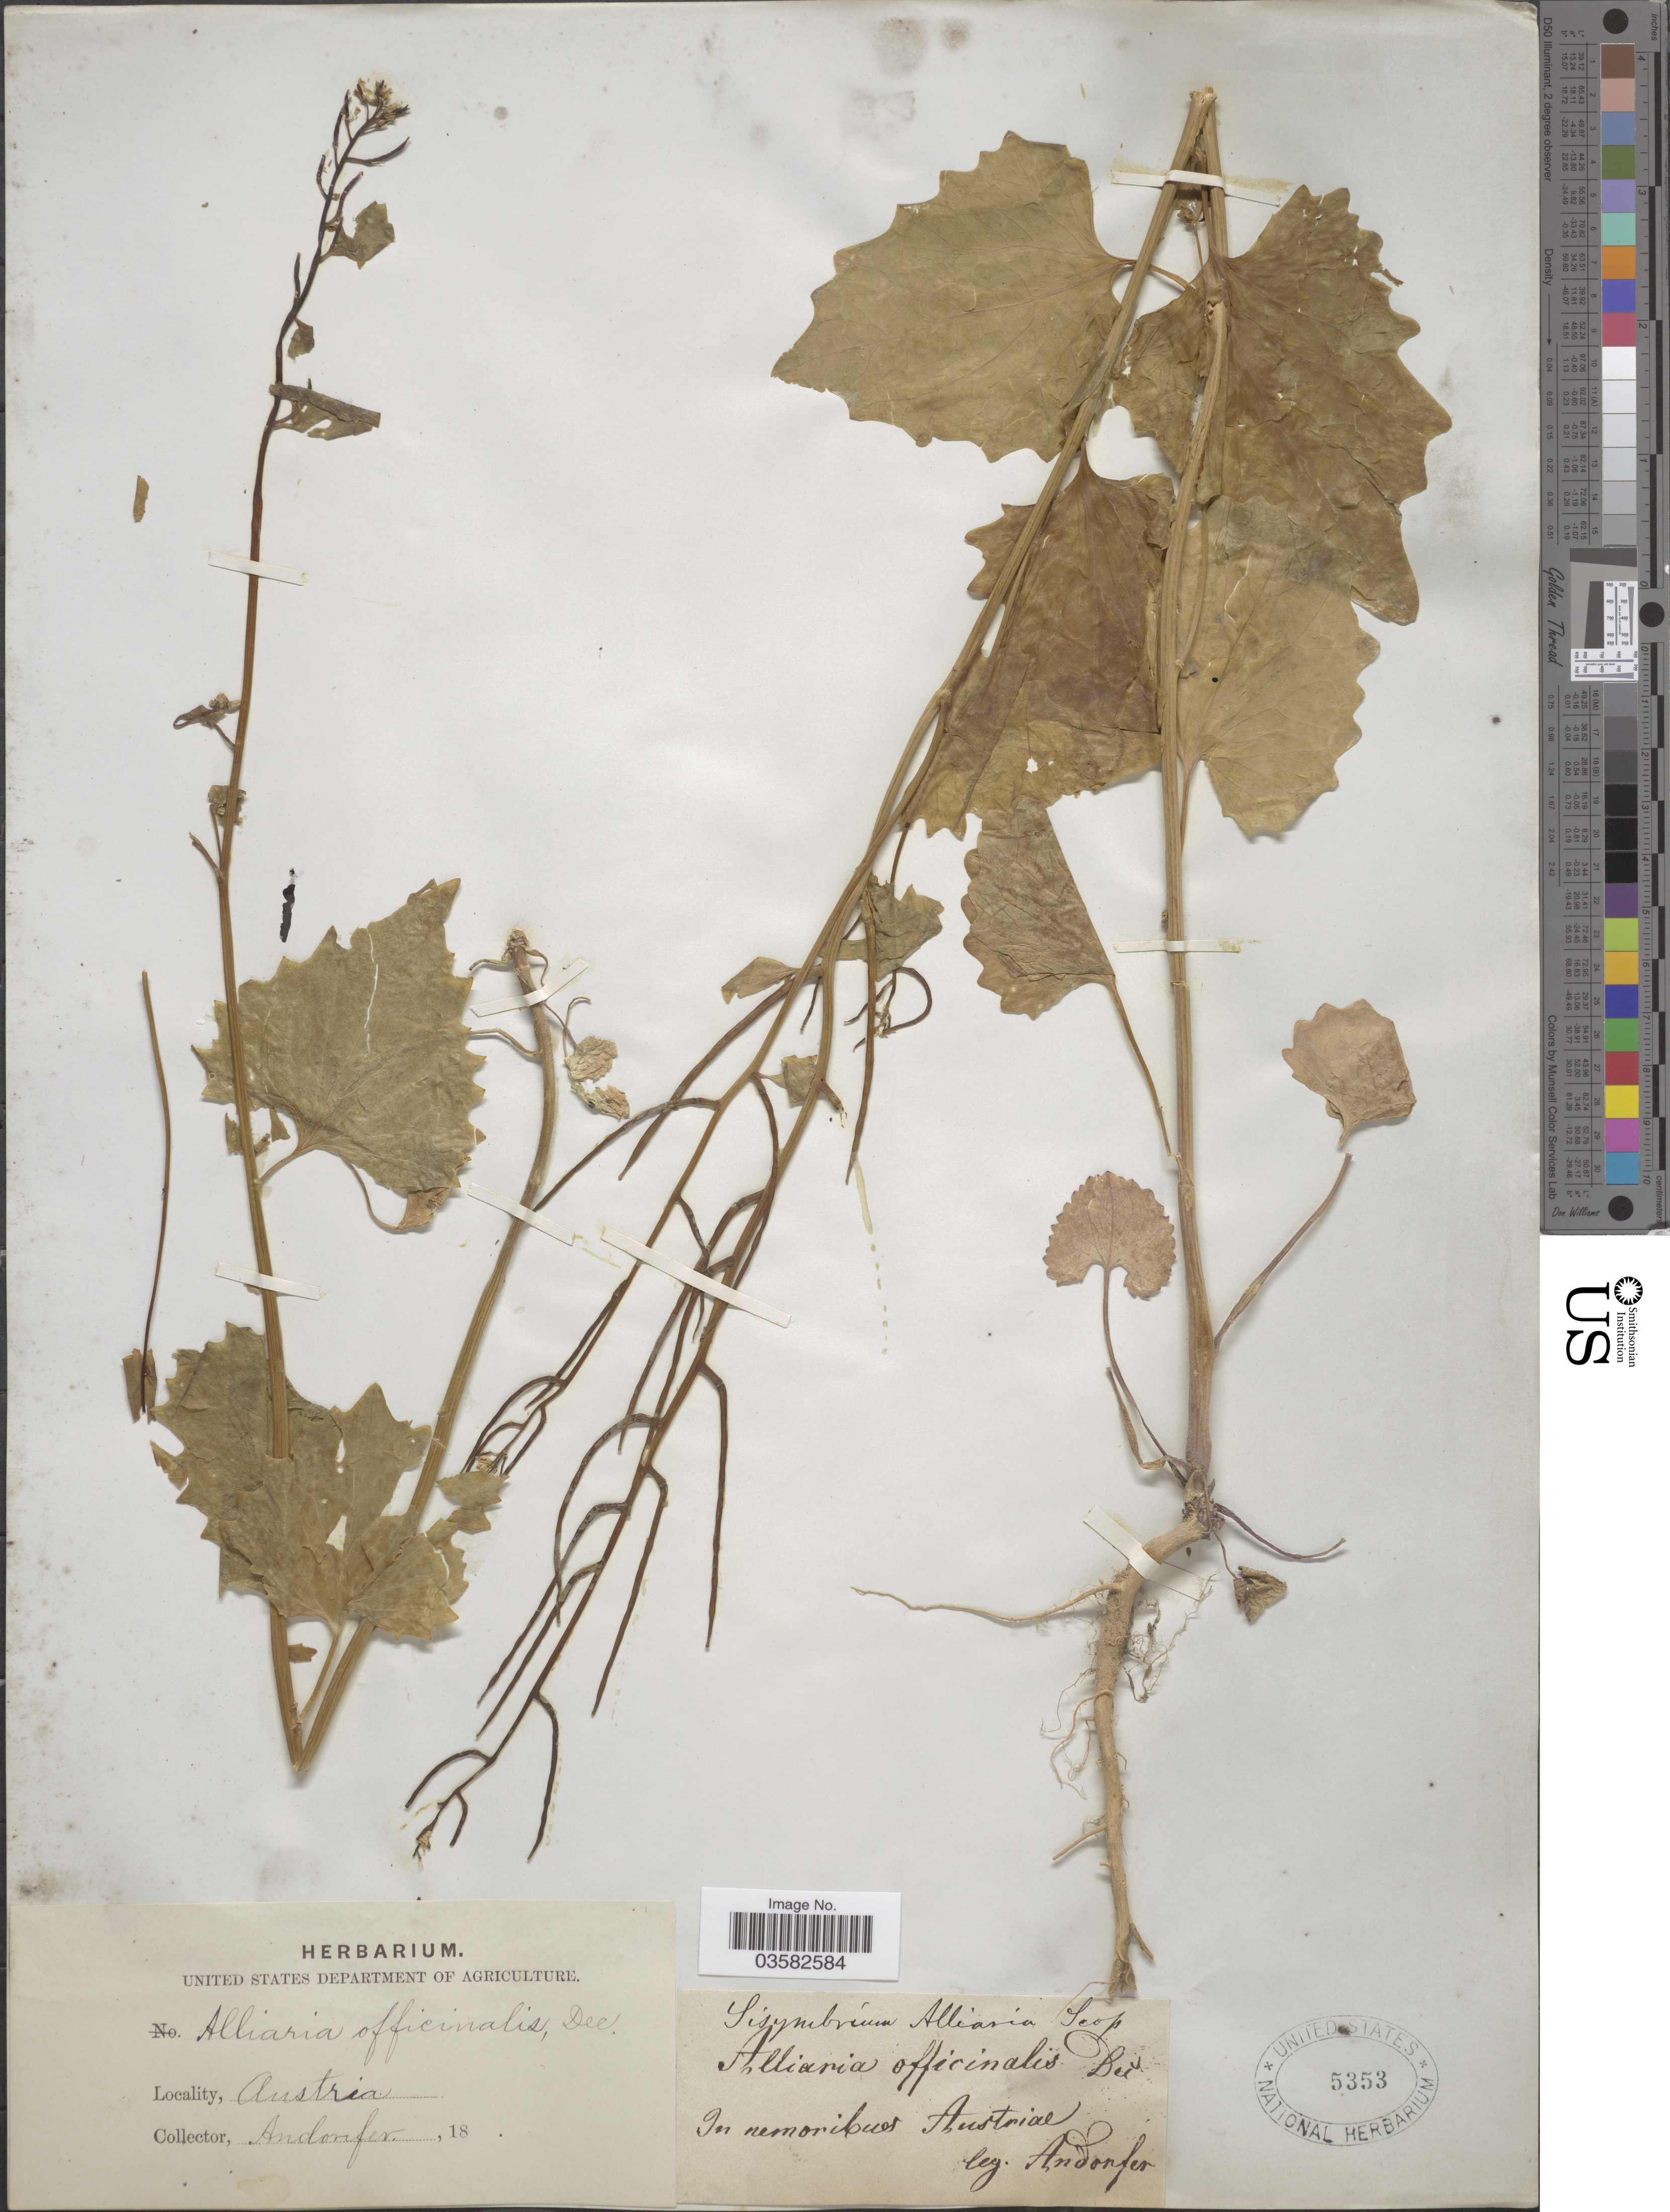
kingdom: Plantae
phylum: Tracheophyta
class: Magnoliopsida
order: Brassicales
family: Brassicaceae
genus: Alliaria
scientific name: Alliaria officinalis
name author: Andrz. ex DC.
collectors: -. Andorfer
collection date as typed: Transcribed d/m/y: //18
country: Austria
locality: In nemoribus Austriae.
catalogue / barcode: US 5353